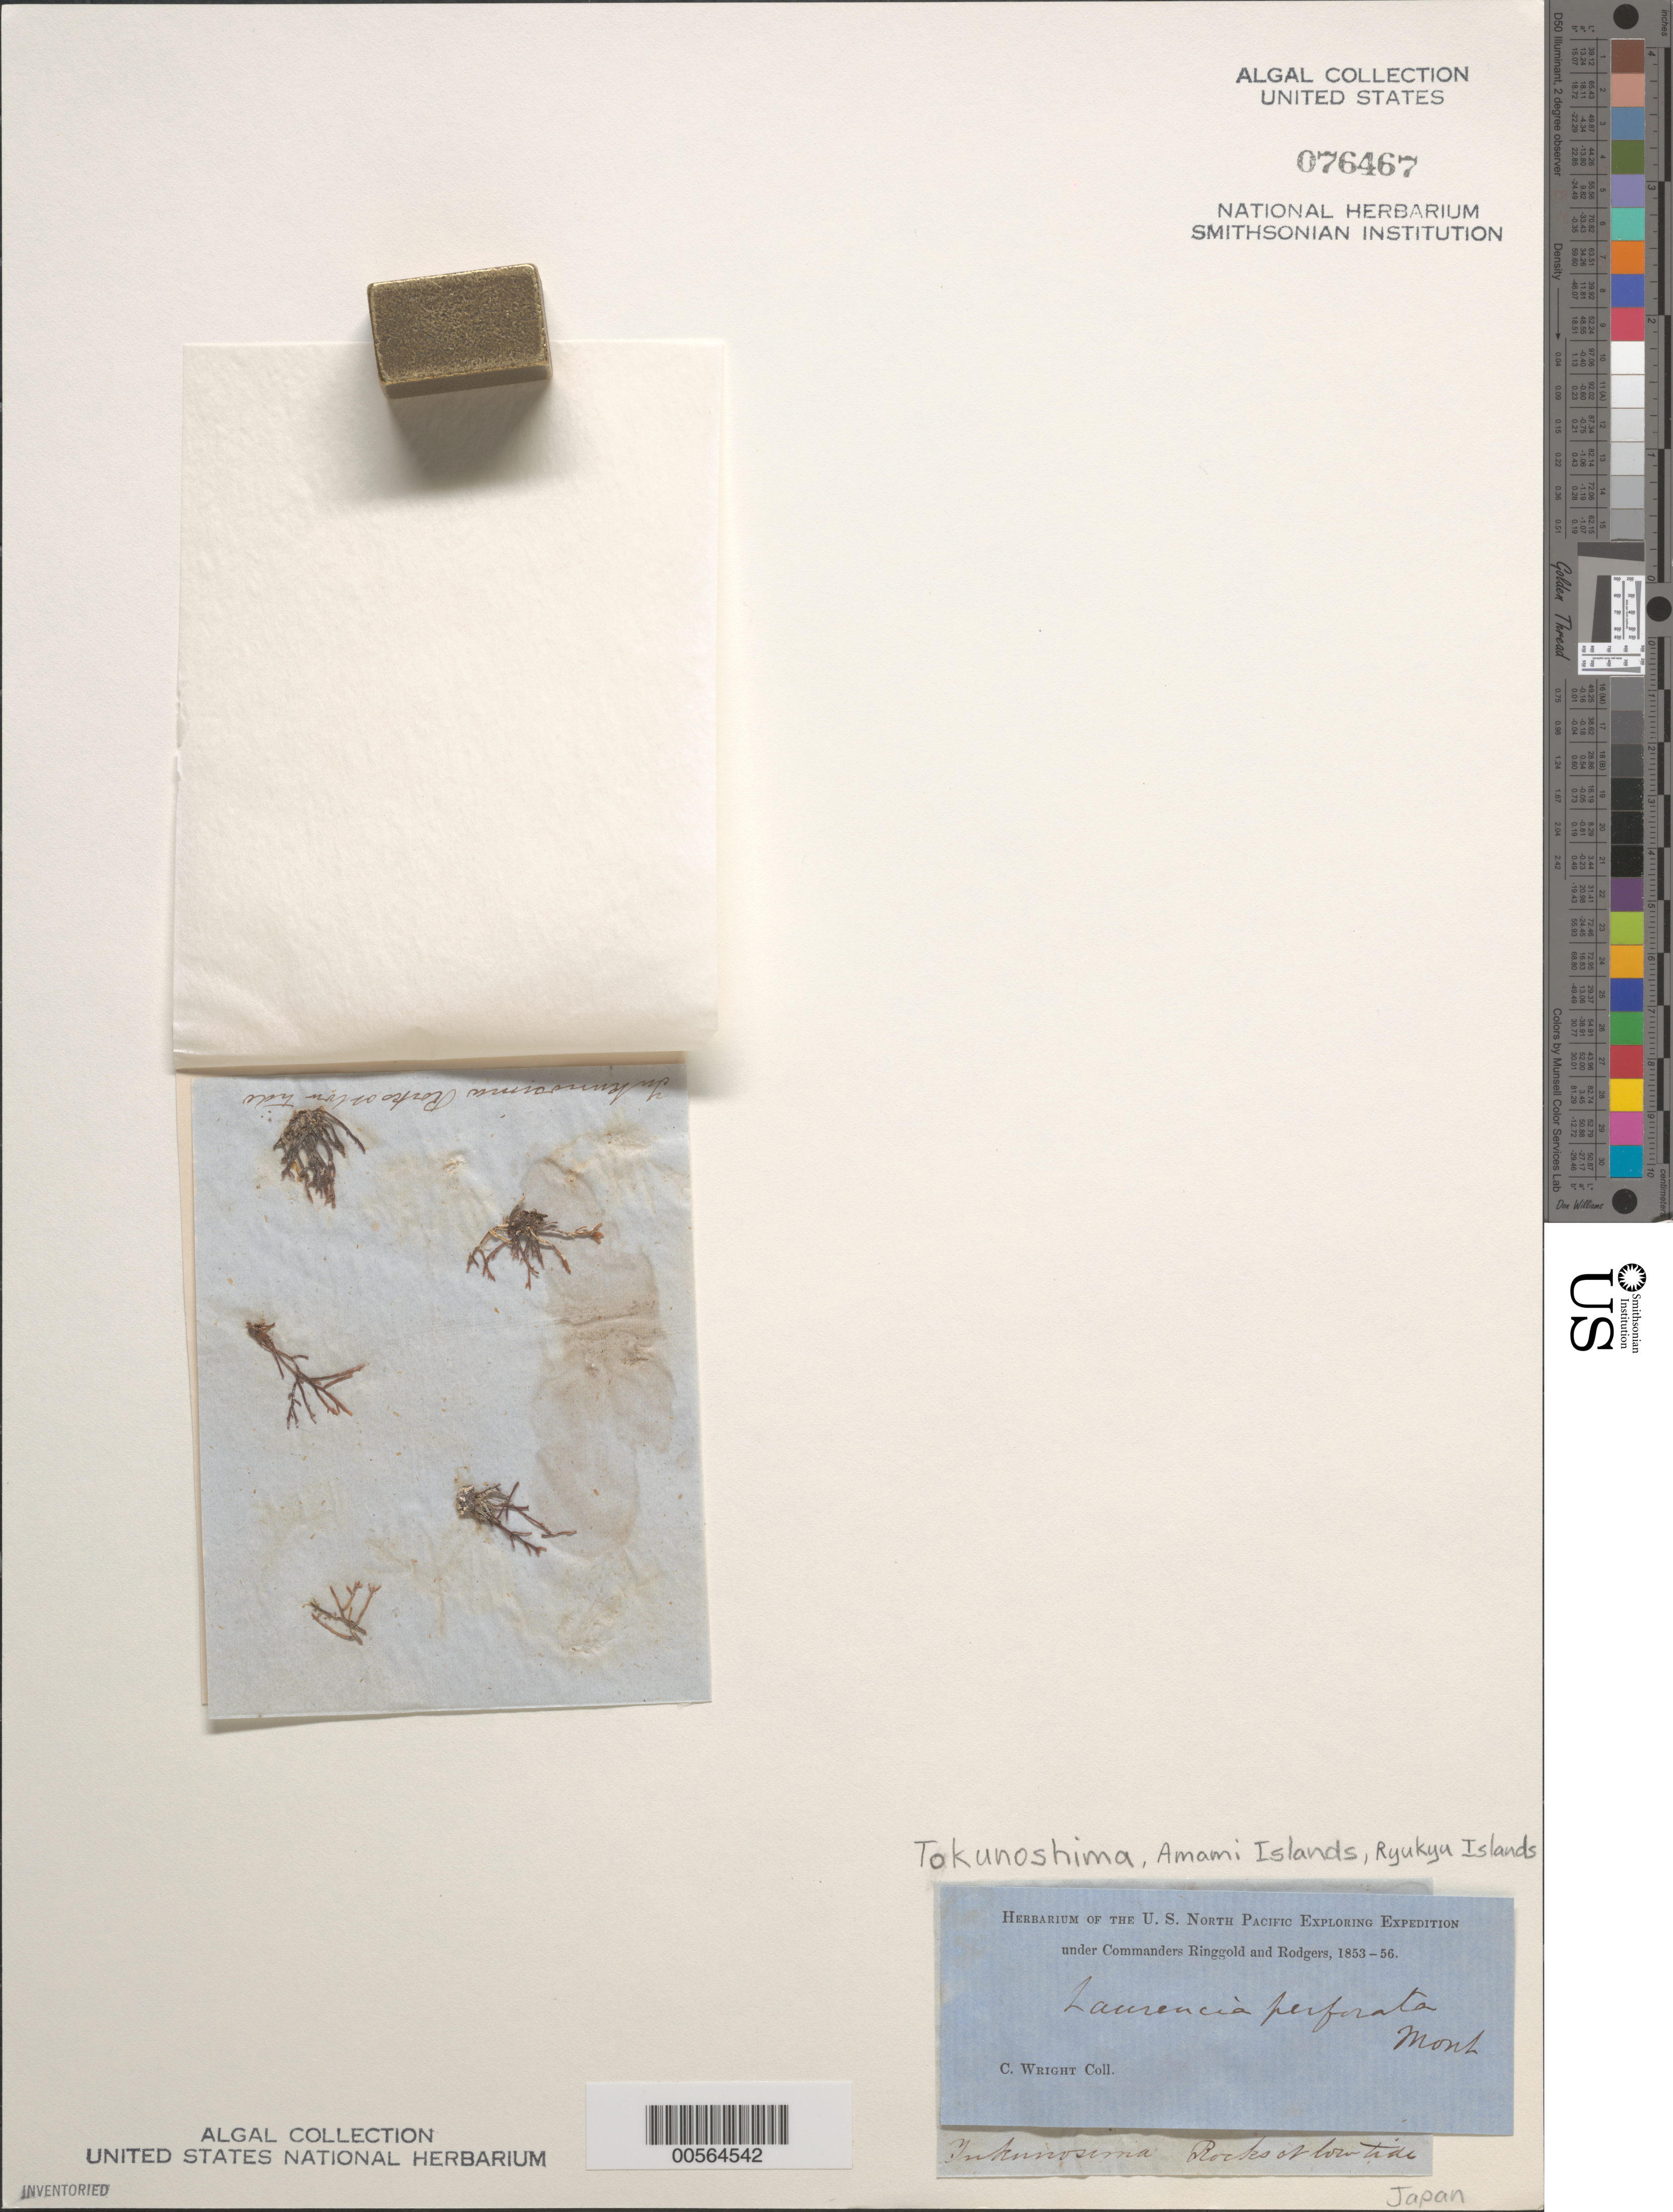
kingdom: Plantae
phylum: Rhodophyta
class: Florideophyceae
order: Ceramiales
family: Rhodomelaceae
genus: Palisada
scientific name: Palisada perforata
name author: (Bory) K.W. Nam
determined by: Algae name updating Project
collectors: C. Wright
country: Japan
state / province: Kagosima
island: Tokunoshima (Tokunosima)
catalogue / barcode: US 76467